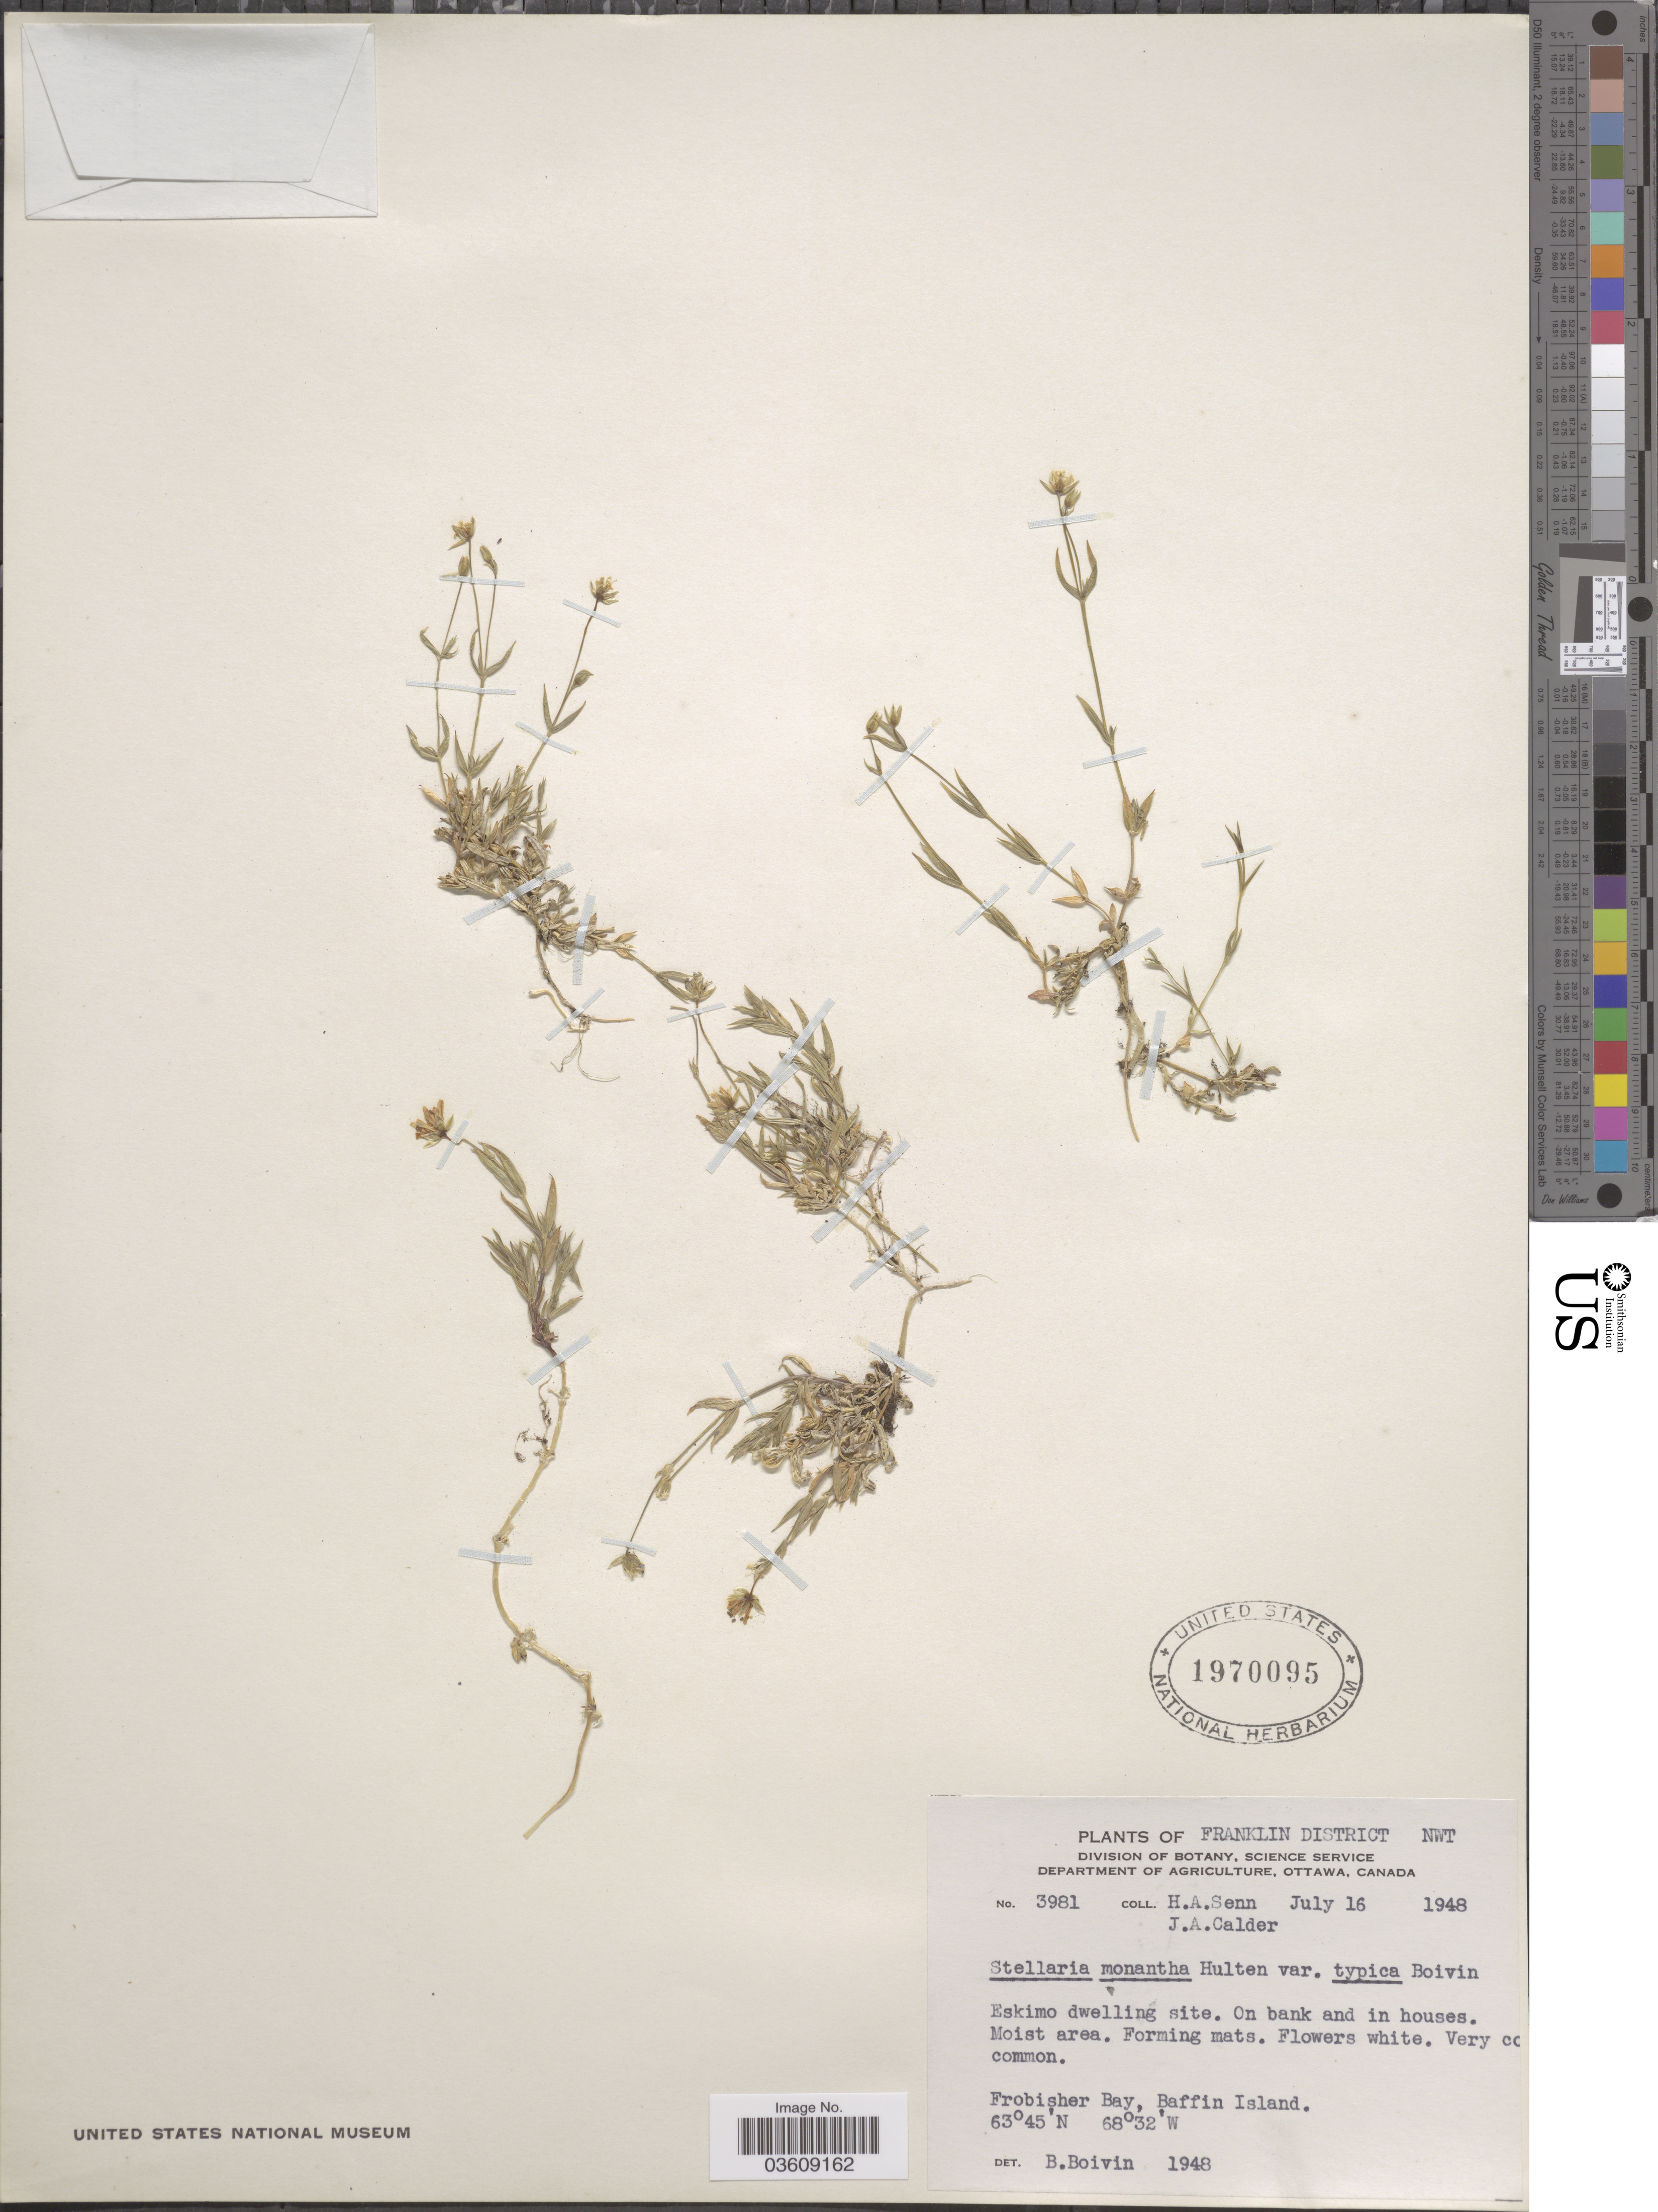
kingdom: Plantae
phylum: Tracheophyta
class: Magnoliopsida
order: Caryophyllales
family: Caryophyllaceae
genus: Stellaria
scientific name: Stellaria monantha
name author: Hultén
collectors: H. Senn & J. A. Calder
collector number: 3981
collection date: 1948-07-16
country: Canada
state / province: Northwest Territories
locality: Franklin District. Eskimo dwelling site. Frobisher Bay, Baffin Island.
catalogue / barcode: US 1970095